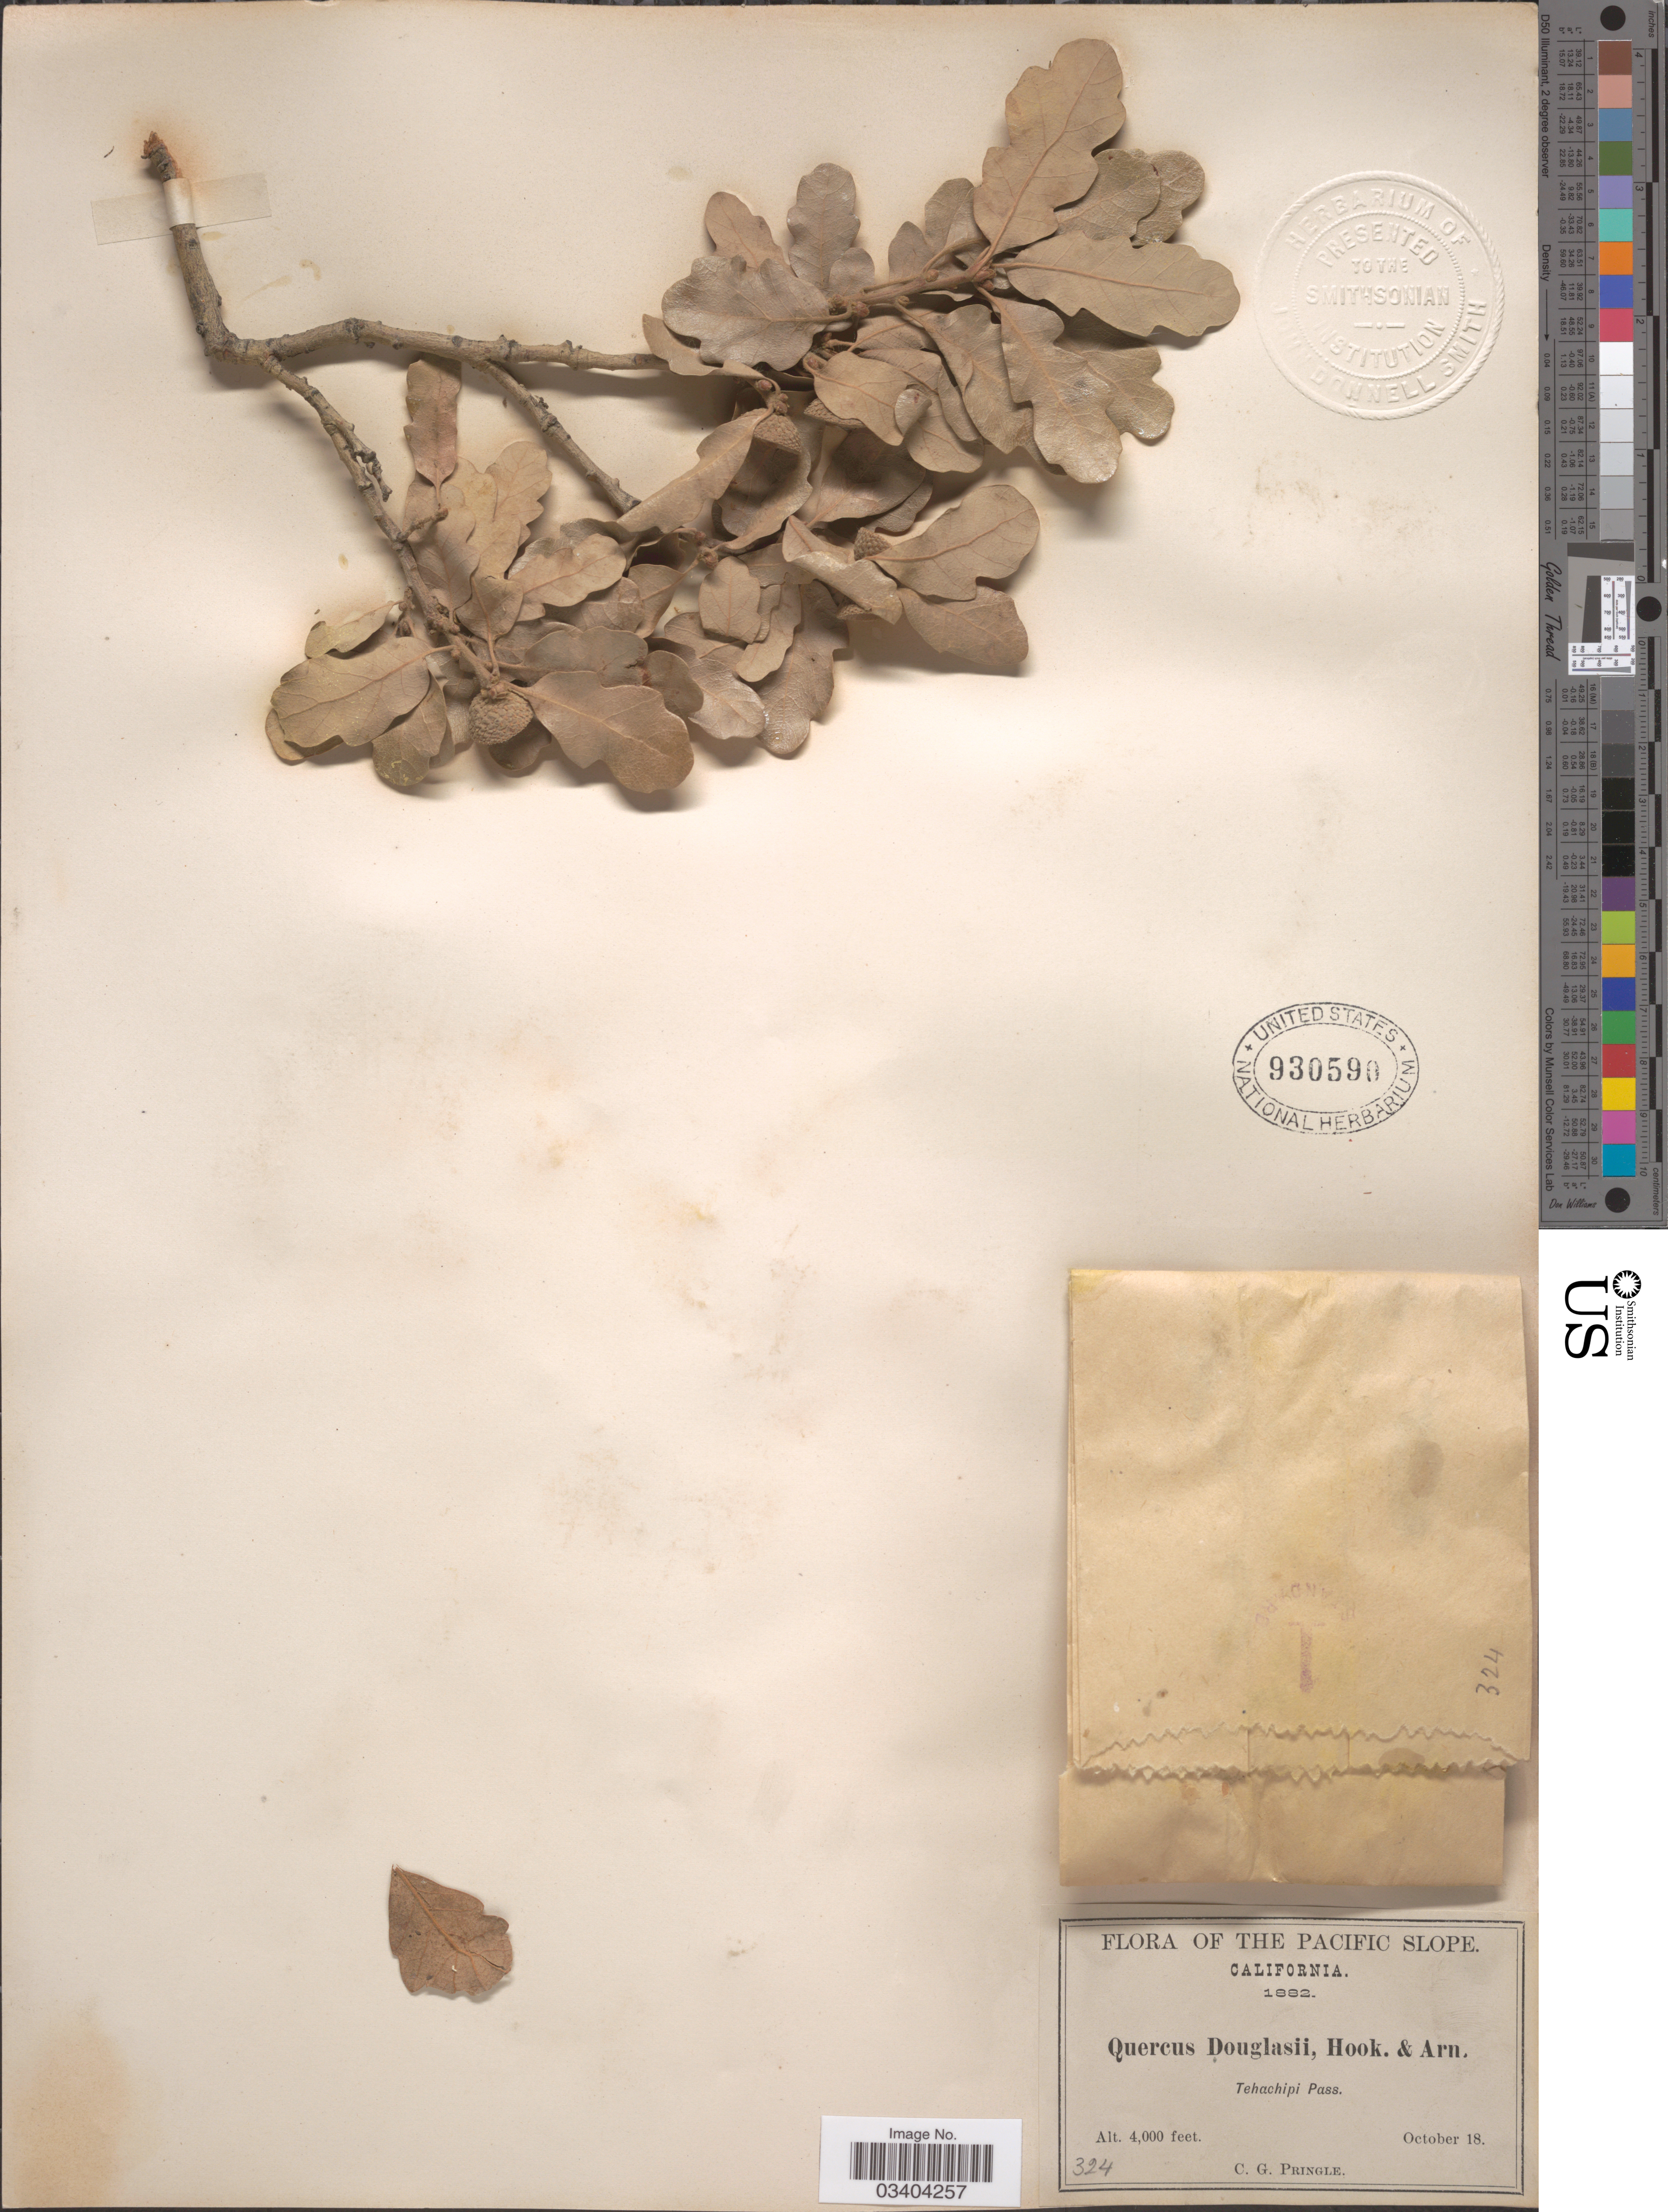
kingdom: Plantae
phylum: Tracheophyta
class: Magnoliopsida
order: Fagales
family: Fagaceae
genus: Quercus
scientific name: Quercus douglasii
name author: Hook. & Arn.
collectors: C. G. Pringle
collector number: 324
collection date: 1882-10-18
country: United States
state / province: California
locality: Pacific Slope. Tehachipi Pass.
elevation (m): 1219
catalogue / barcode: US 930590